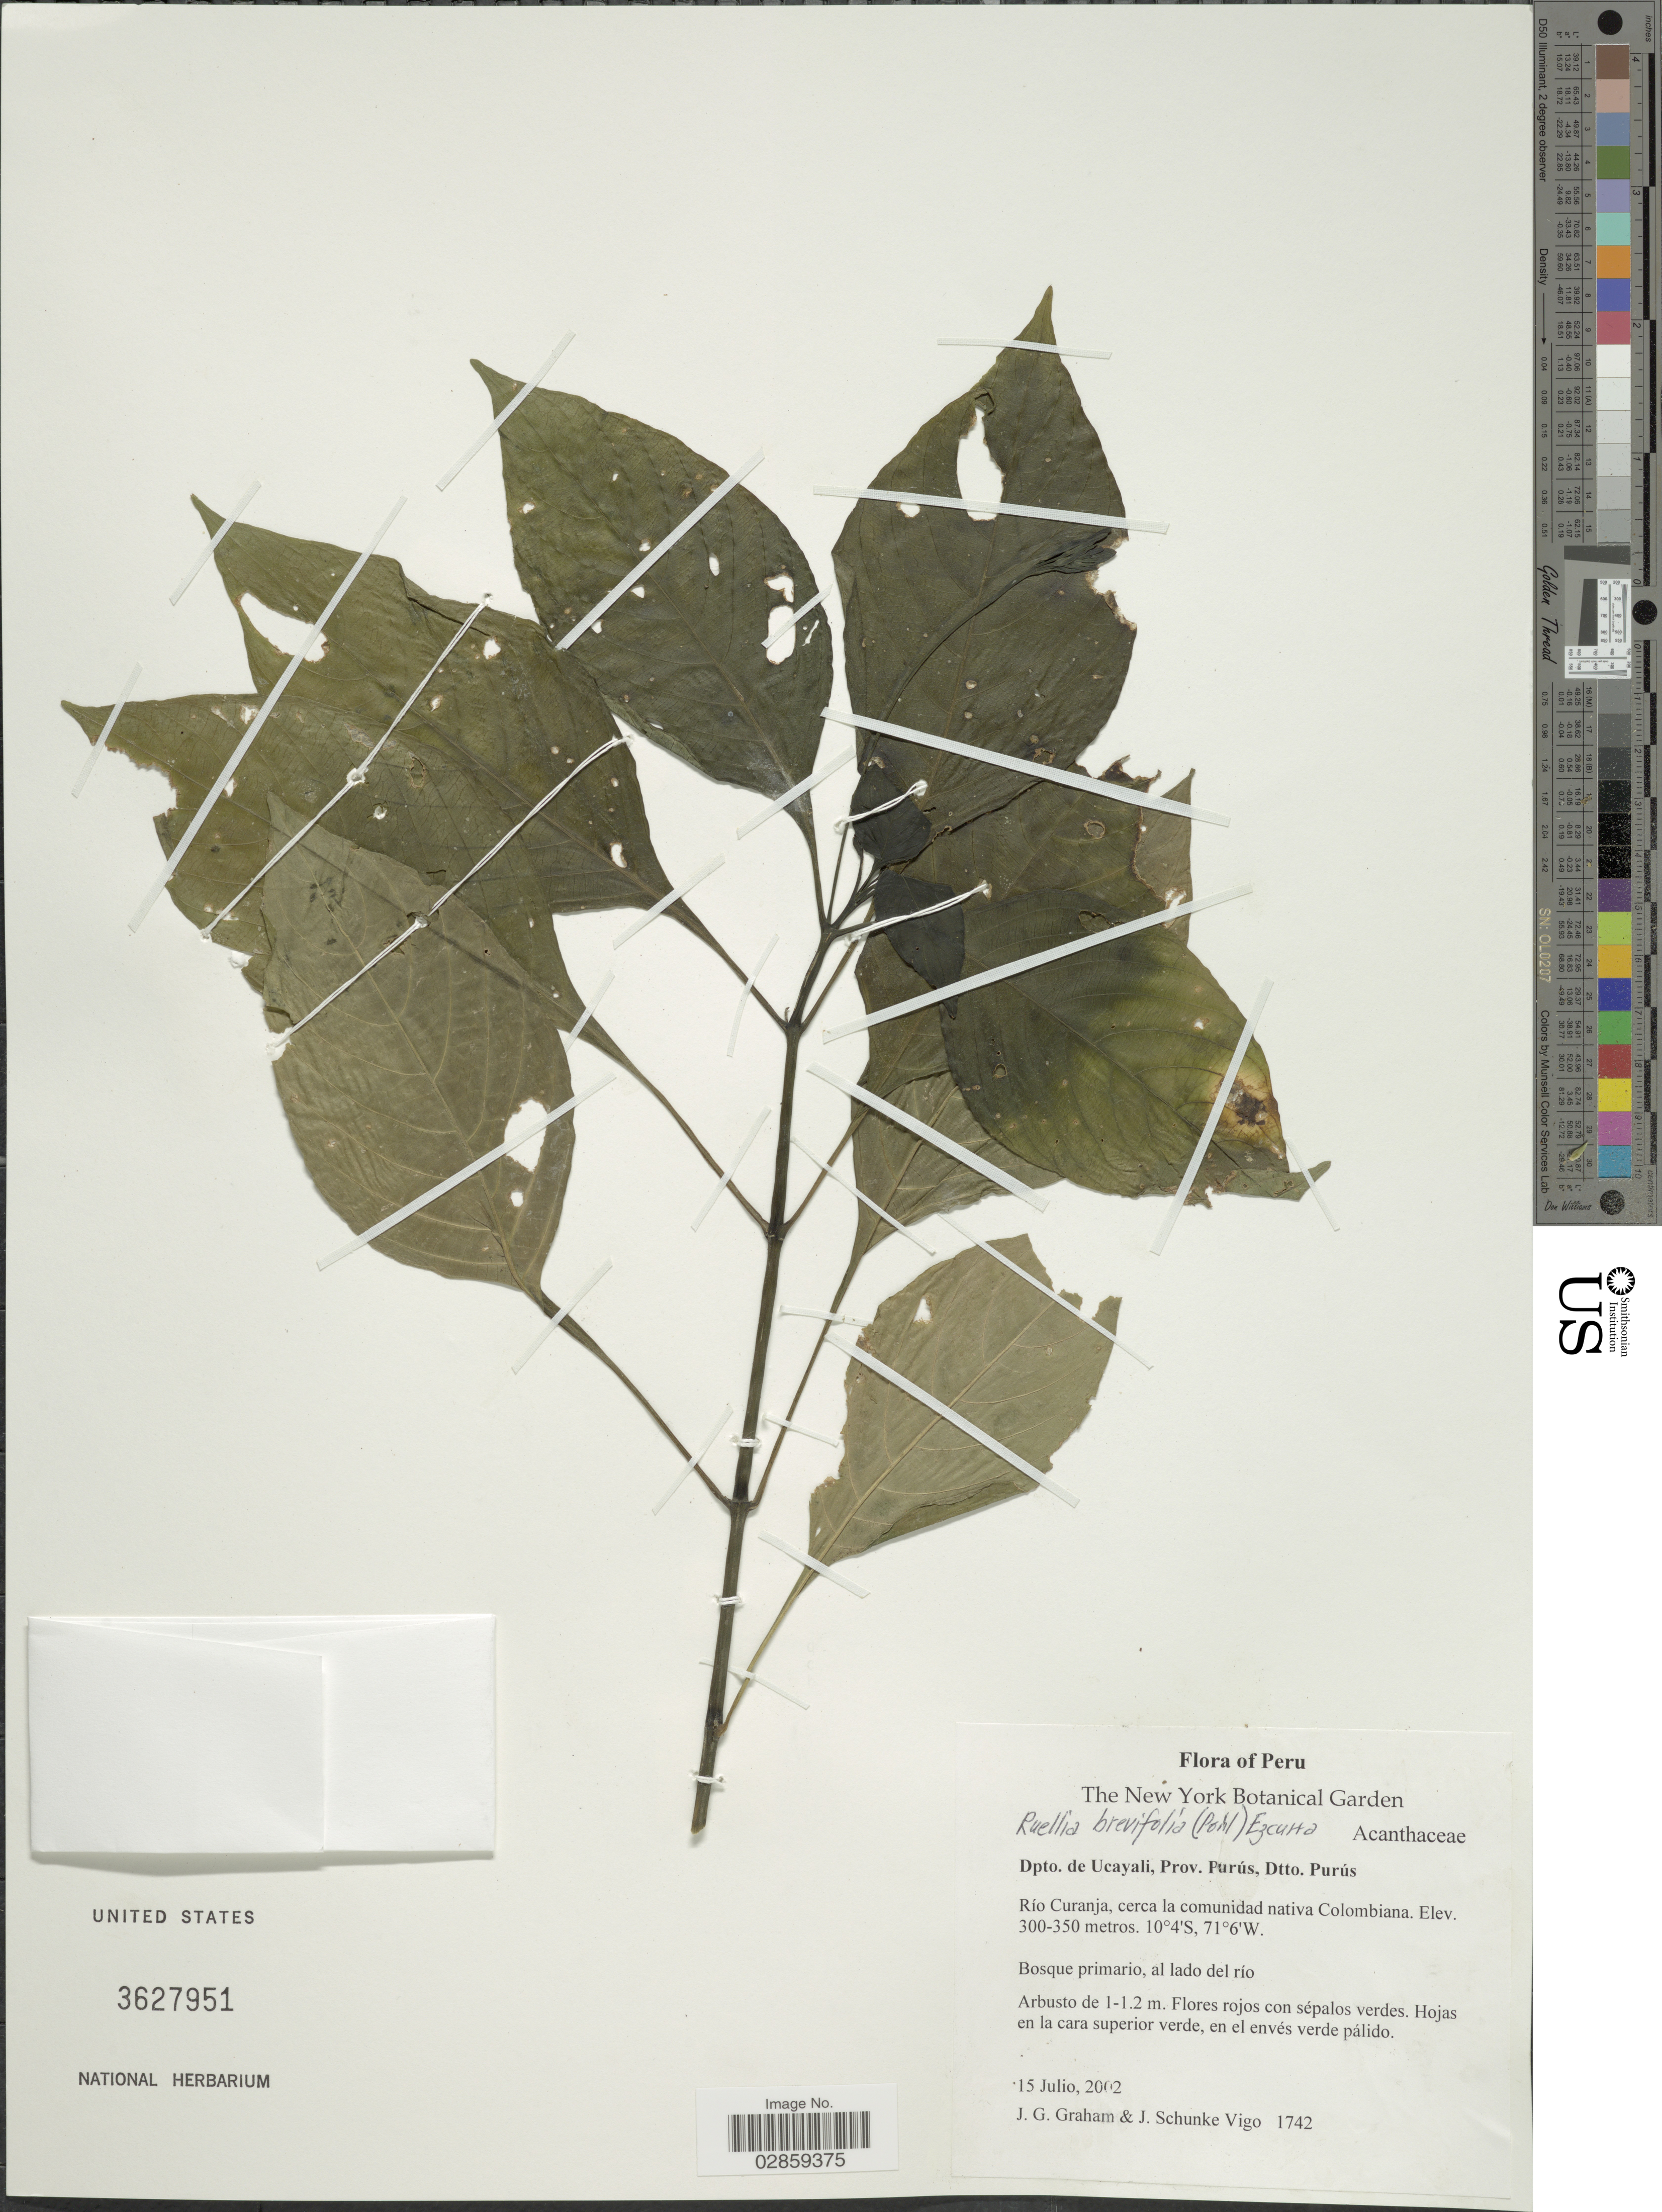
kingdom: Plantae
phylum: Tracheophyta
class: Magnoliopsida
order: Lamiales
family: Acanthaceae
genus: Ruellia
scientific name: Ruellia brevifolia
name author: (Pohl) C. Ezcurra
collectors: J. Graham & J. Schunke Vigo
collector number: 1742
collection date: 2002-07-15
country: Peru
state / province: Ucayali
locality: Dpto. de Ucayali, Prov. Purús, Dtto. Purús, Río Curanja, cerca la comunidad nativa Colombiana.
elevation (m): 300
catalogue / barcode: US 3627951